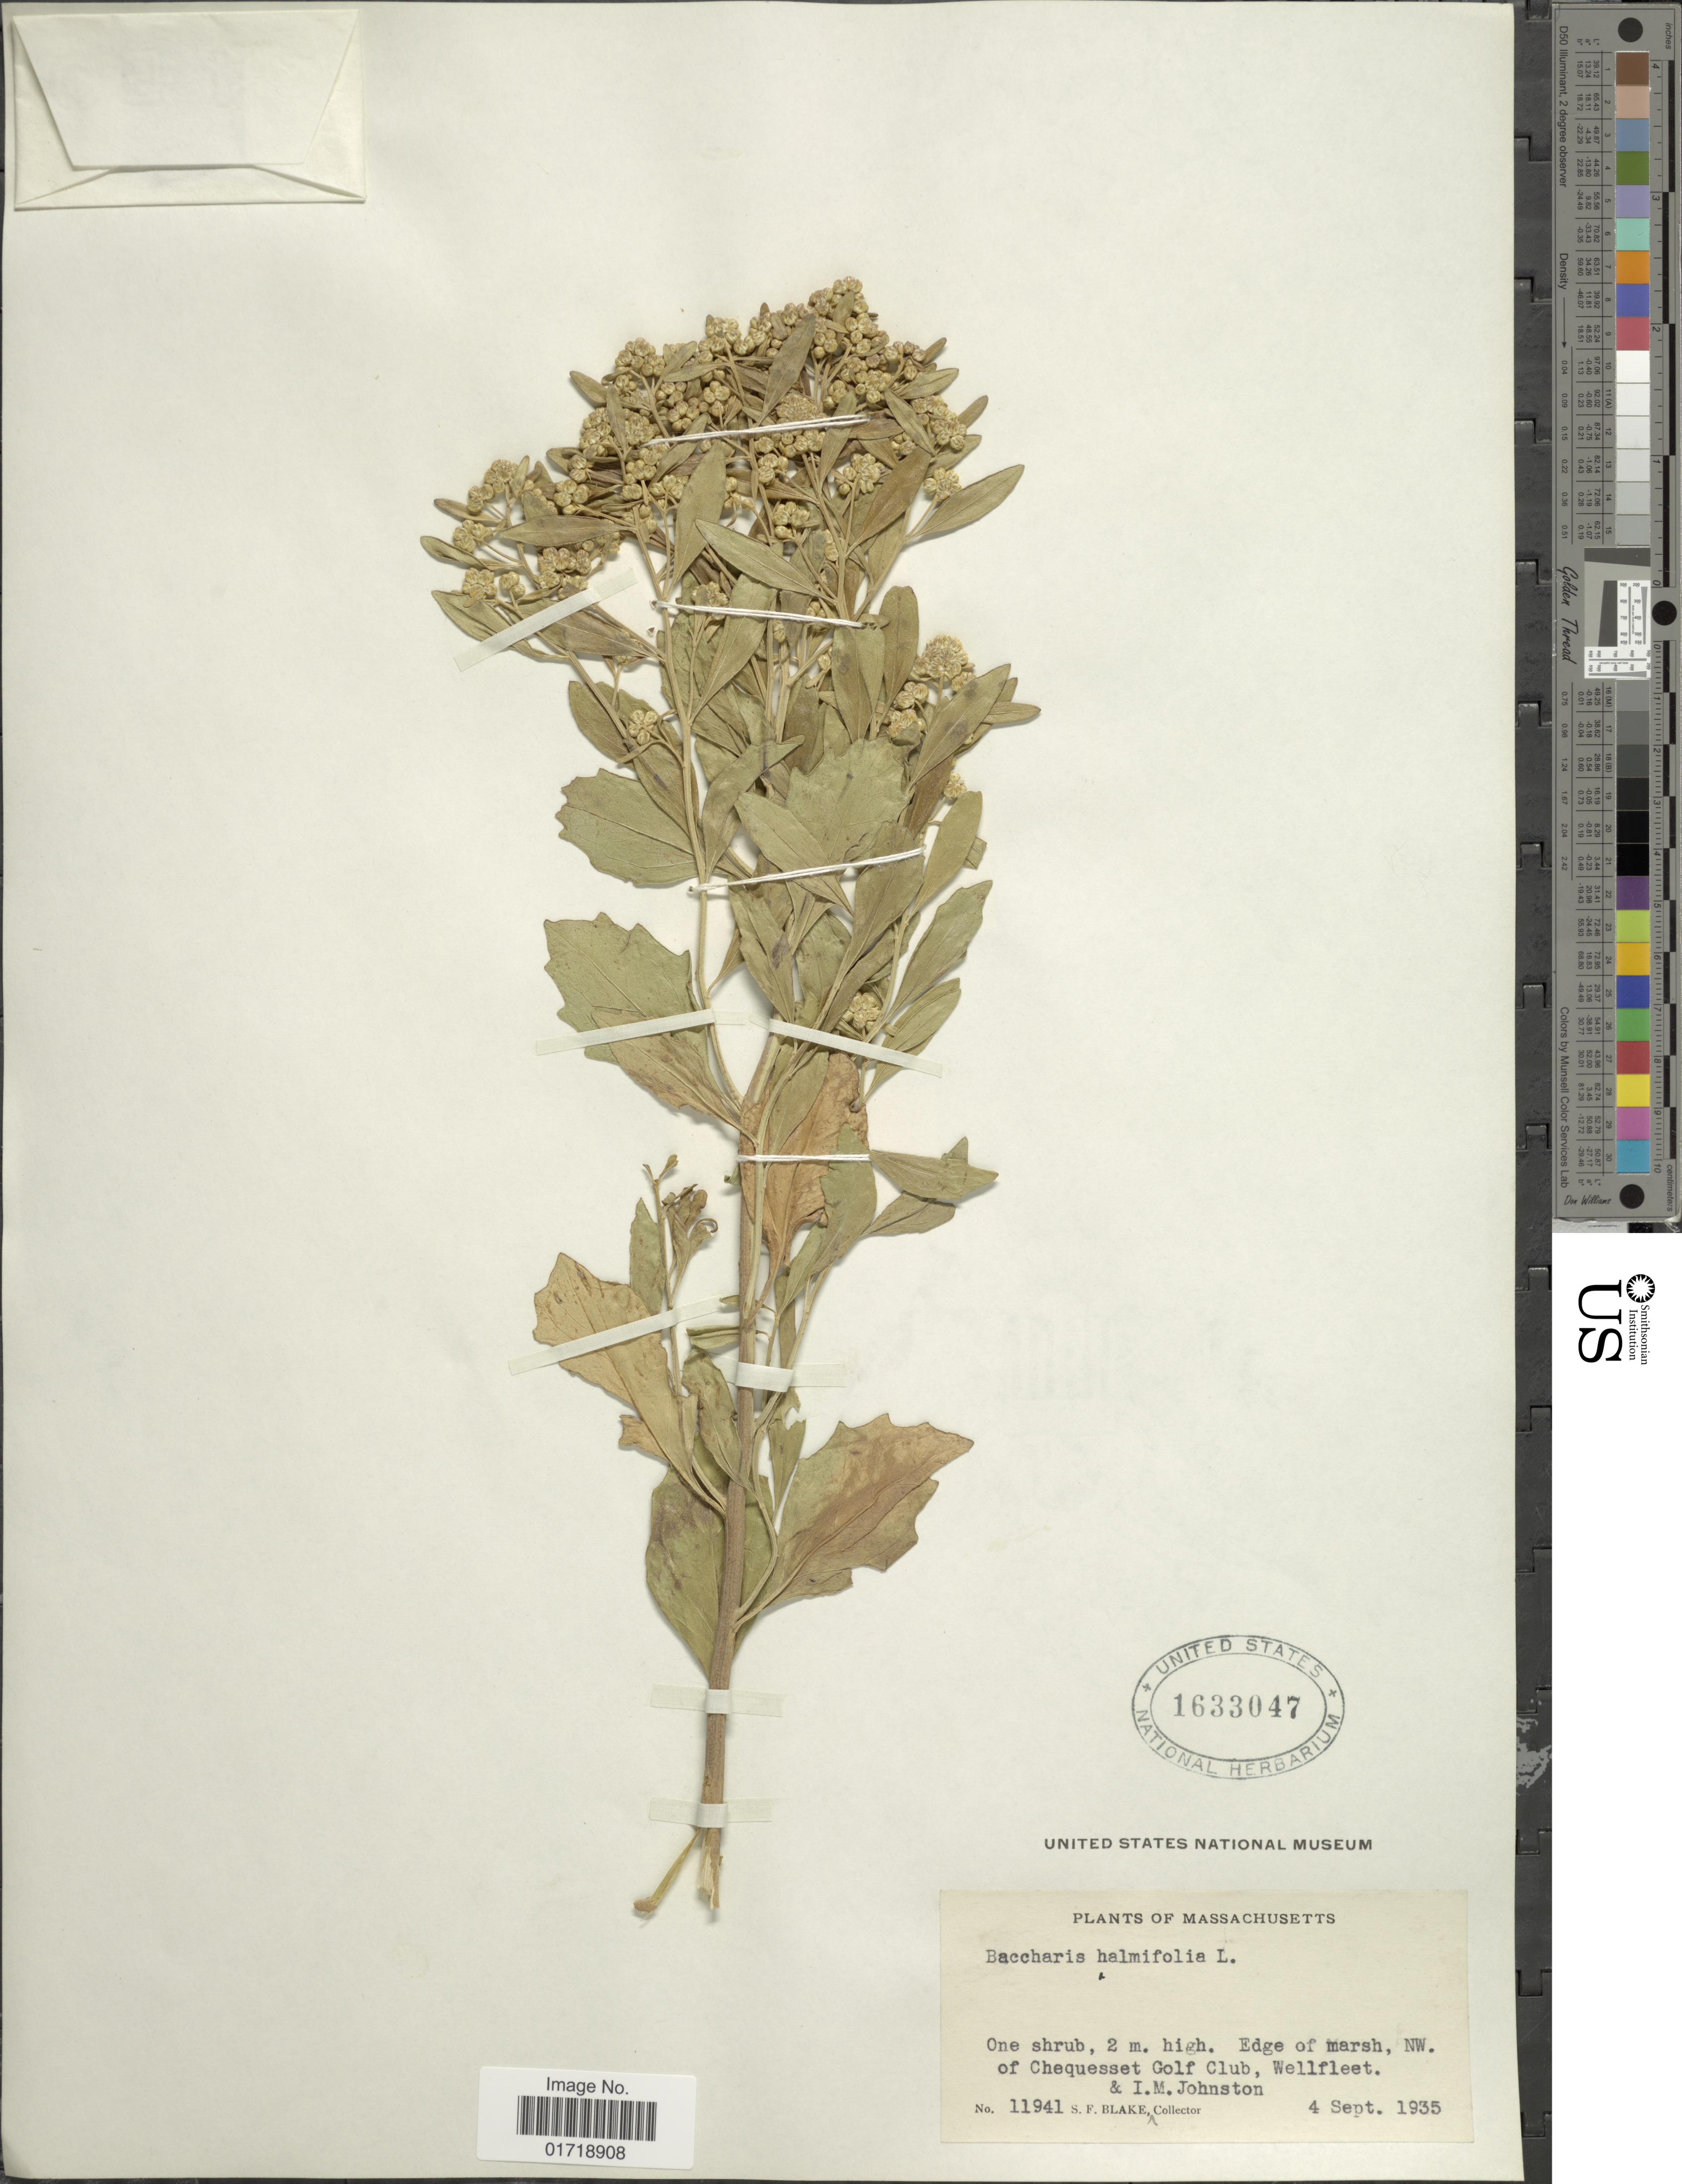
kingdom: Plantae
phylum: Tracheophyta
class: Magnoliopsida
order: Asterales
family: Asteraceae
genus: Baccharis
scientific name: Baccharis halimifolia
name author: L.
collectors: I.M. Johnston & S. Blake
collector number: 11941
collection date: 1935-09-04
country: United States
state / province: Massachusetts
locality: Edge of marsh, NW of Chequesset Golf Club, Wellfleet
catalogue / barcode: US 1633047